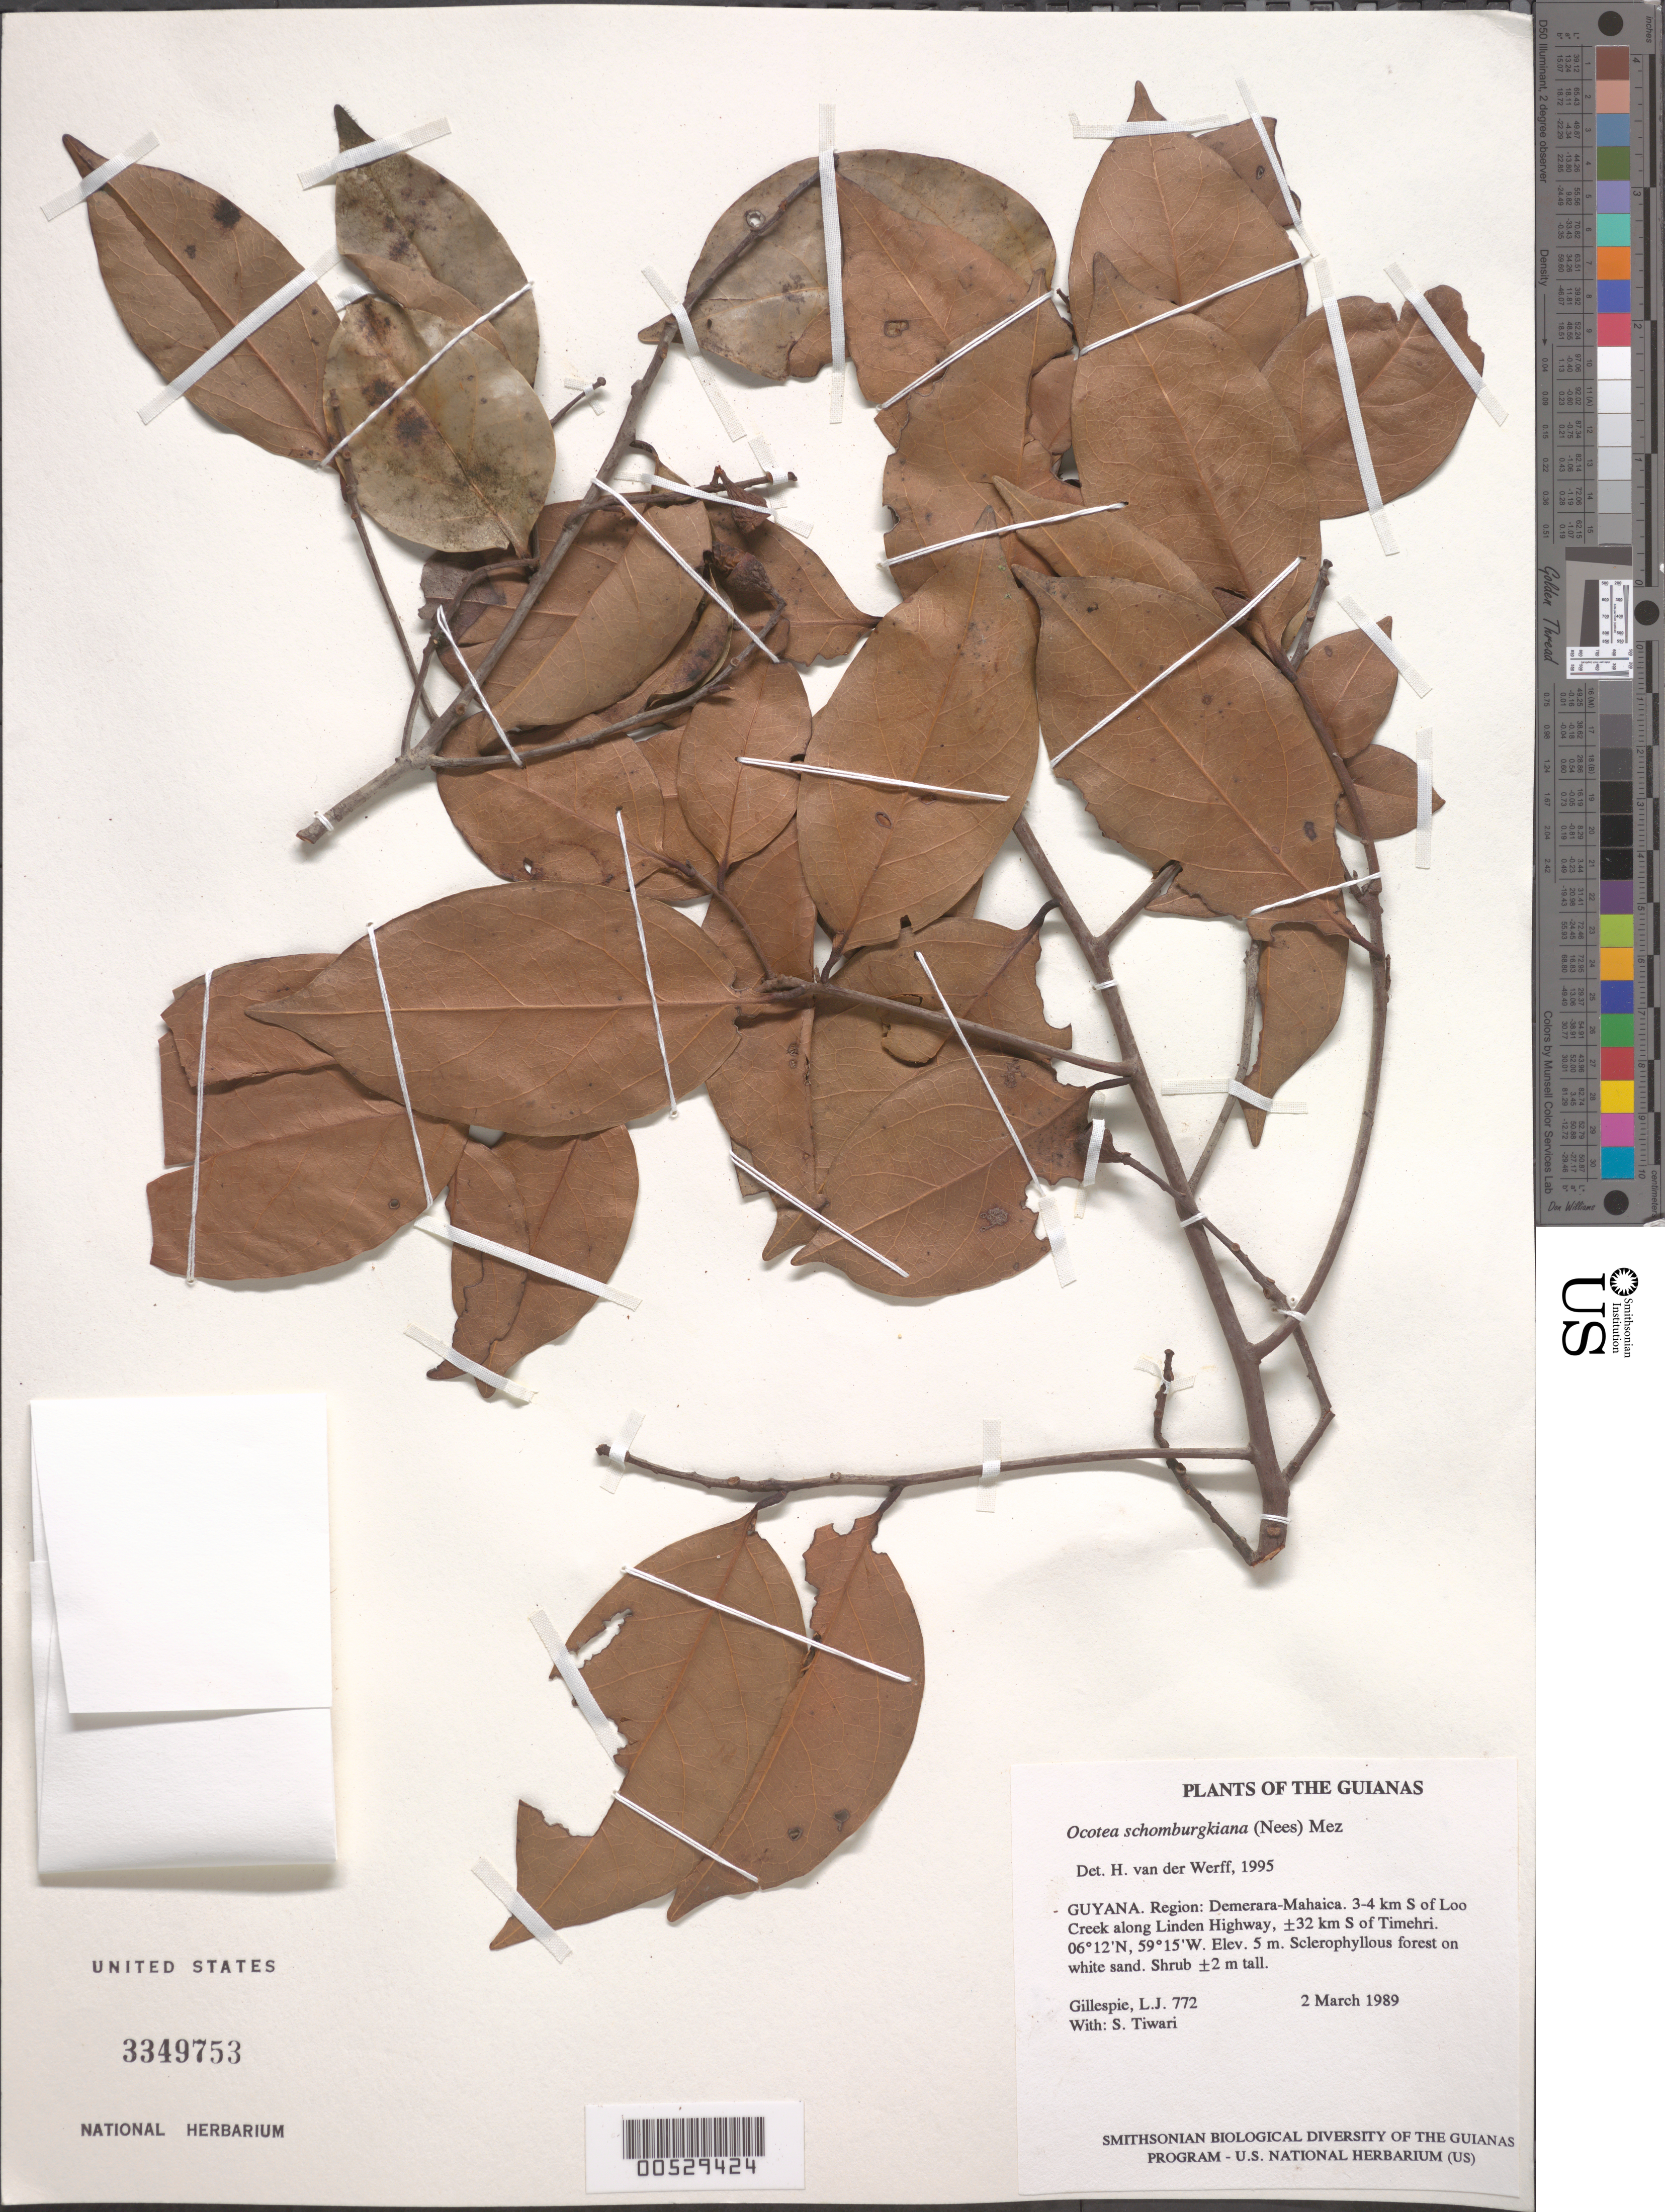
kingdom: Plantae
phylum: Tracheophyta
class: Magnoliopsida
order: Laurales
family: Lauraceae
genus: Ocotea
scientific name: Ocotea schomburgkiana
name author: (Nees) Mez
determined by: van der Werff, H., (MO), Missouri Botanical Garden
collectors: L. J. Gillespie & S. Tiwari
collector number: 772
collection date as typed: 2 March 1989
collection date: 1989-03-02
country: Guyana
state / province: Demerara-Mahaica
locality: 3-4 km S of Loo Creek along Linden Highway, ±32 km S of Timehri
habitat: Sclerophyllous forest on white sand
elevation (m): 5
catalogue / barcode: US 3349753